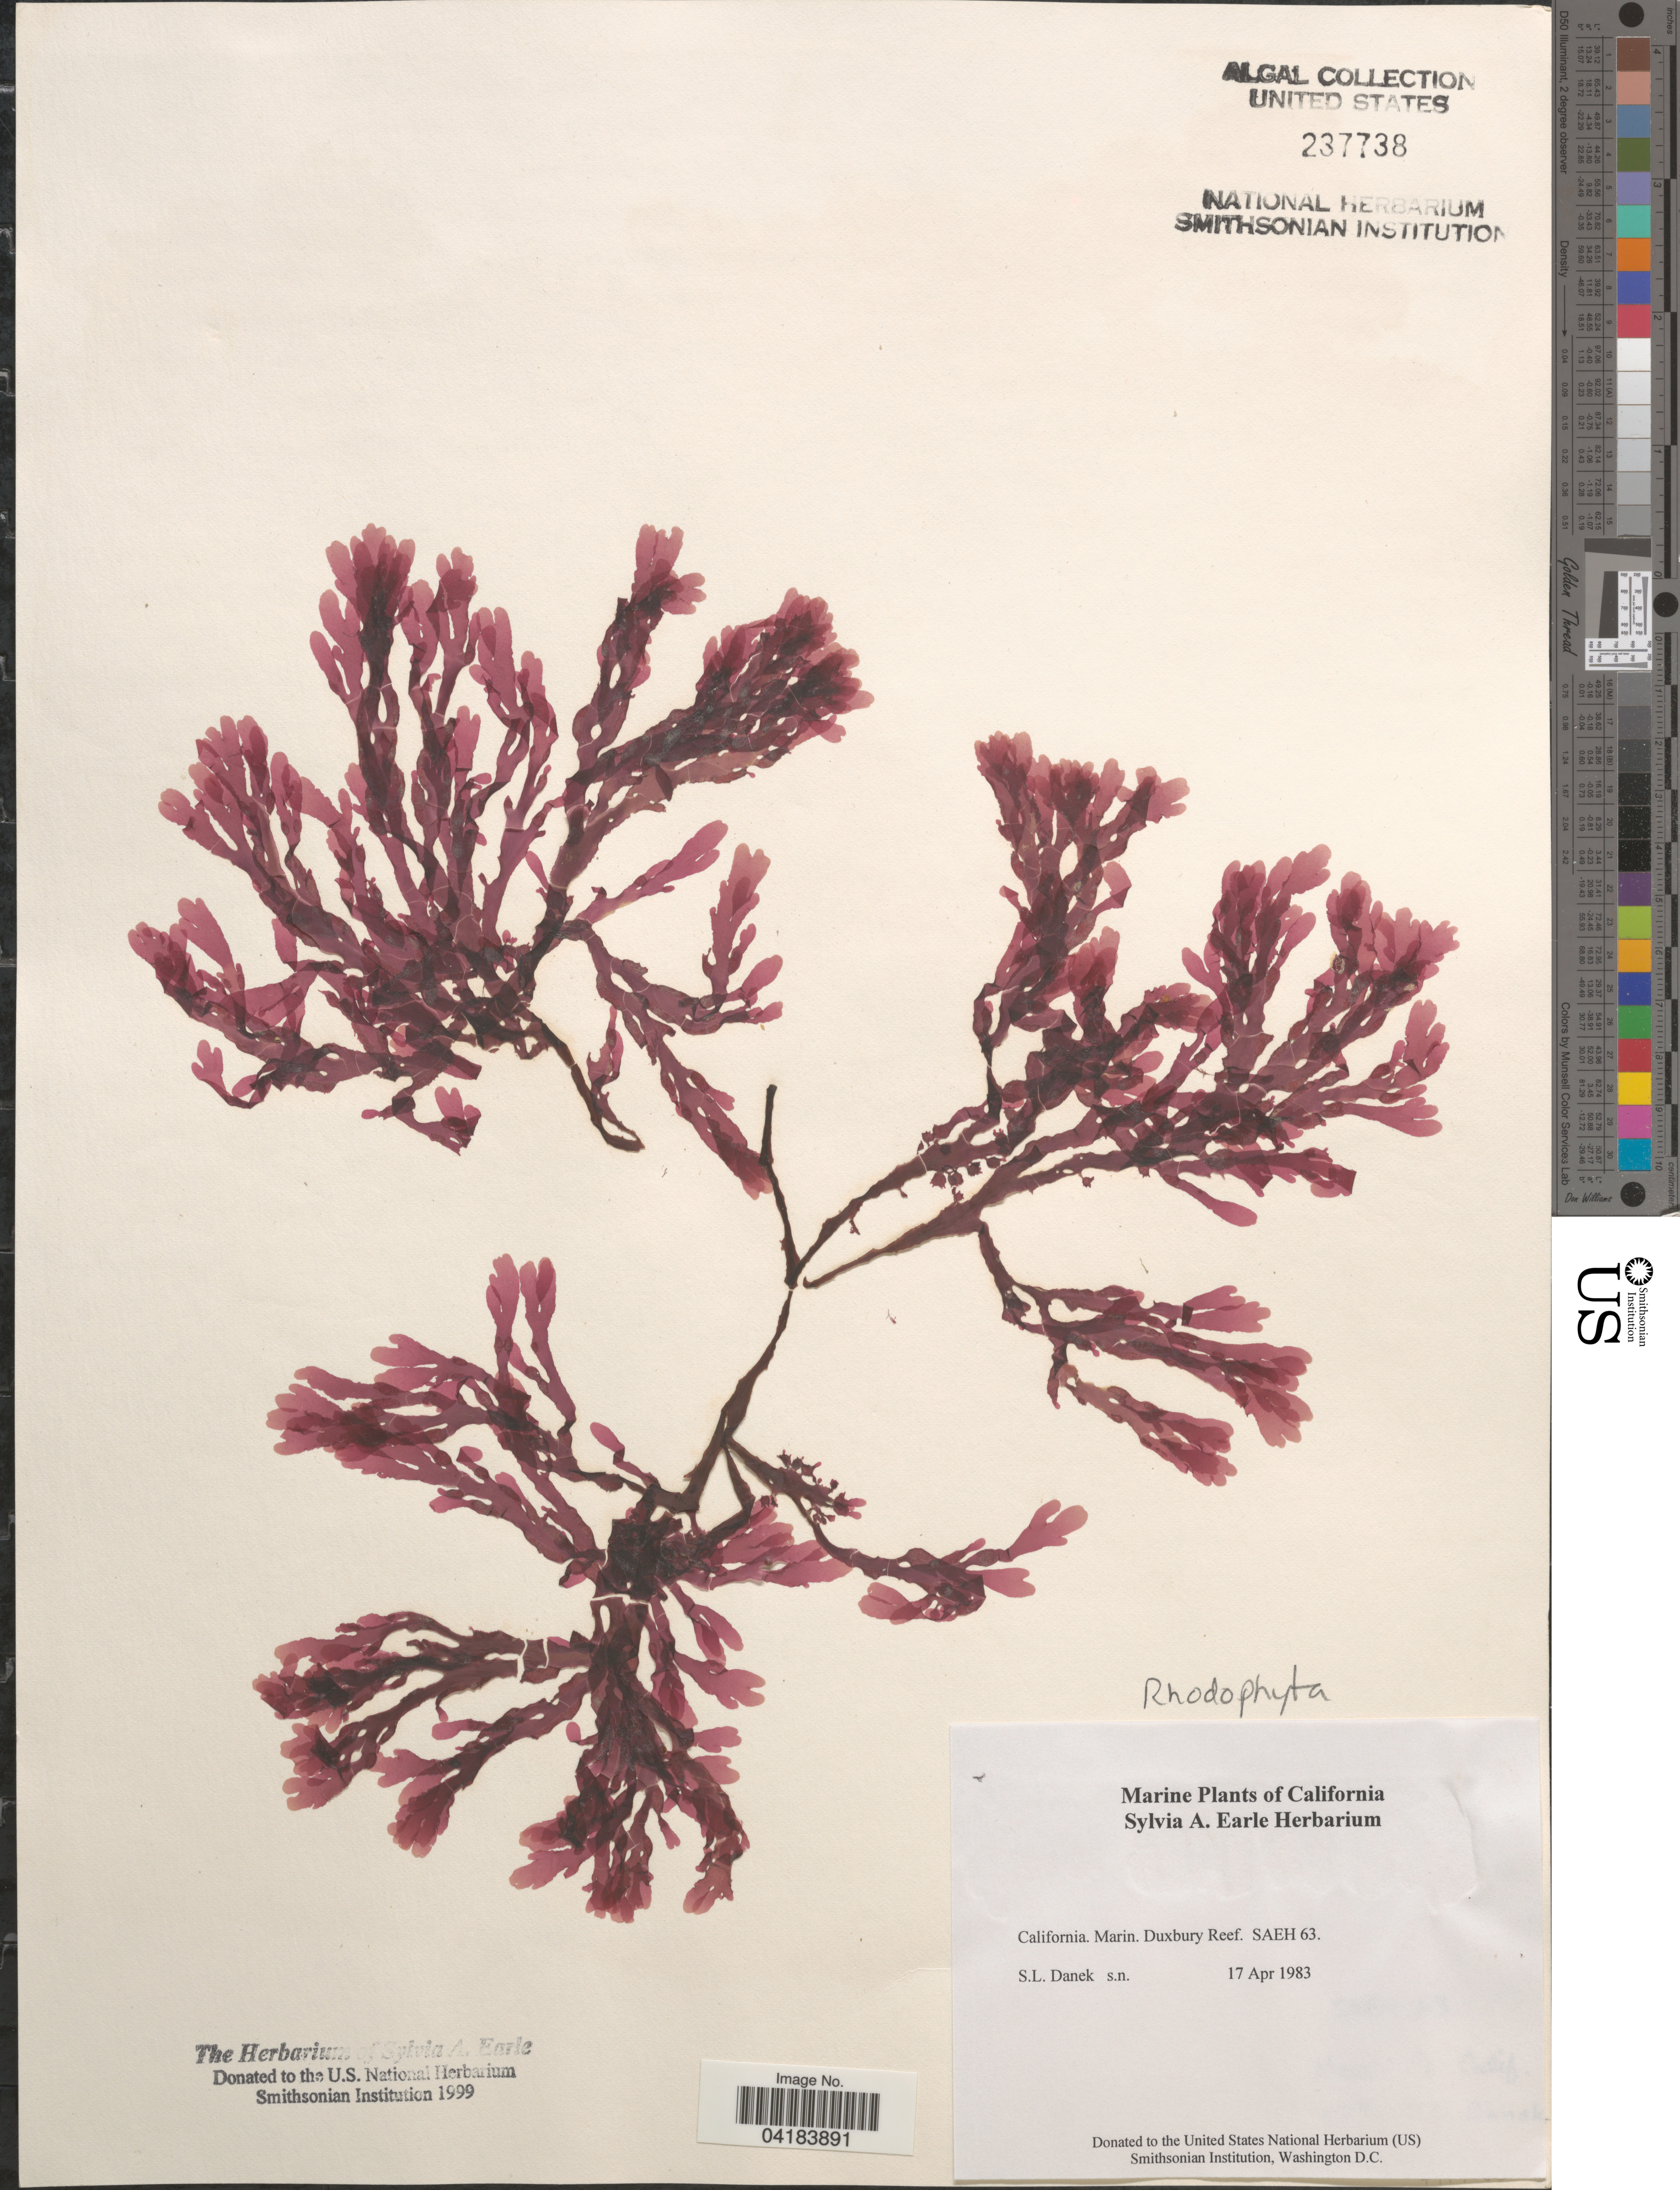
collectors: S. Danek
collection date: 1983-04-17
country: United States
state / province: California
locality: Marin. Duxbury Reef.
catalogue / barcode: US 237738